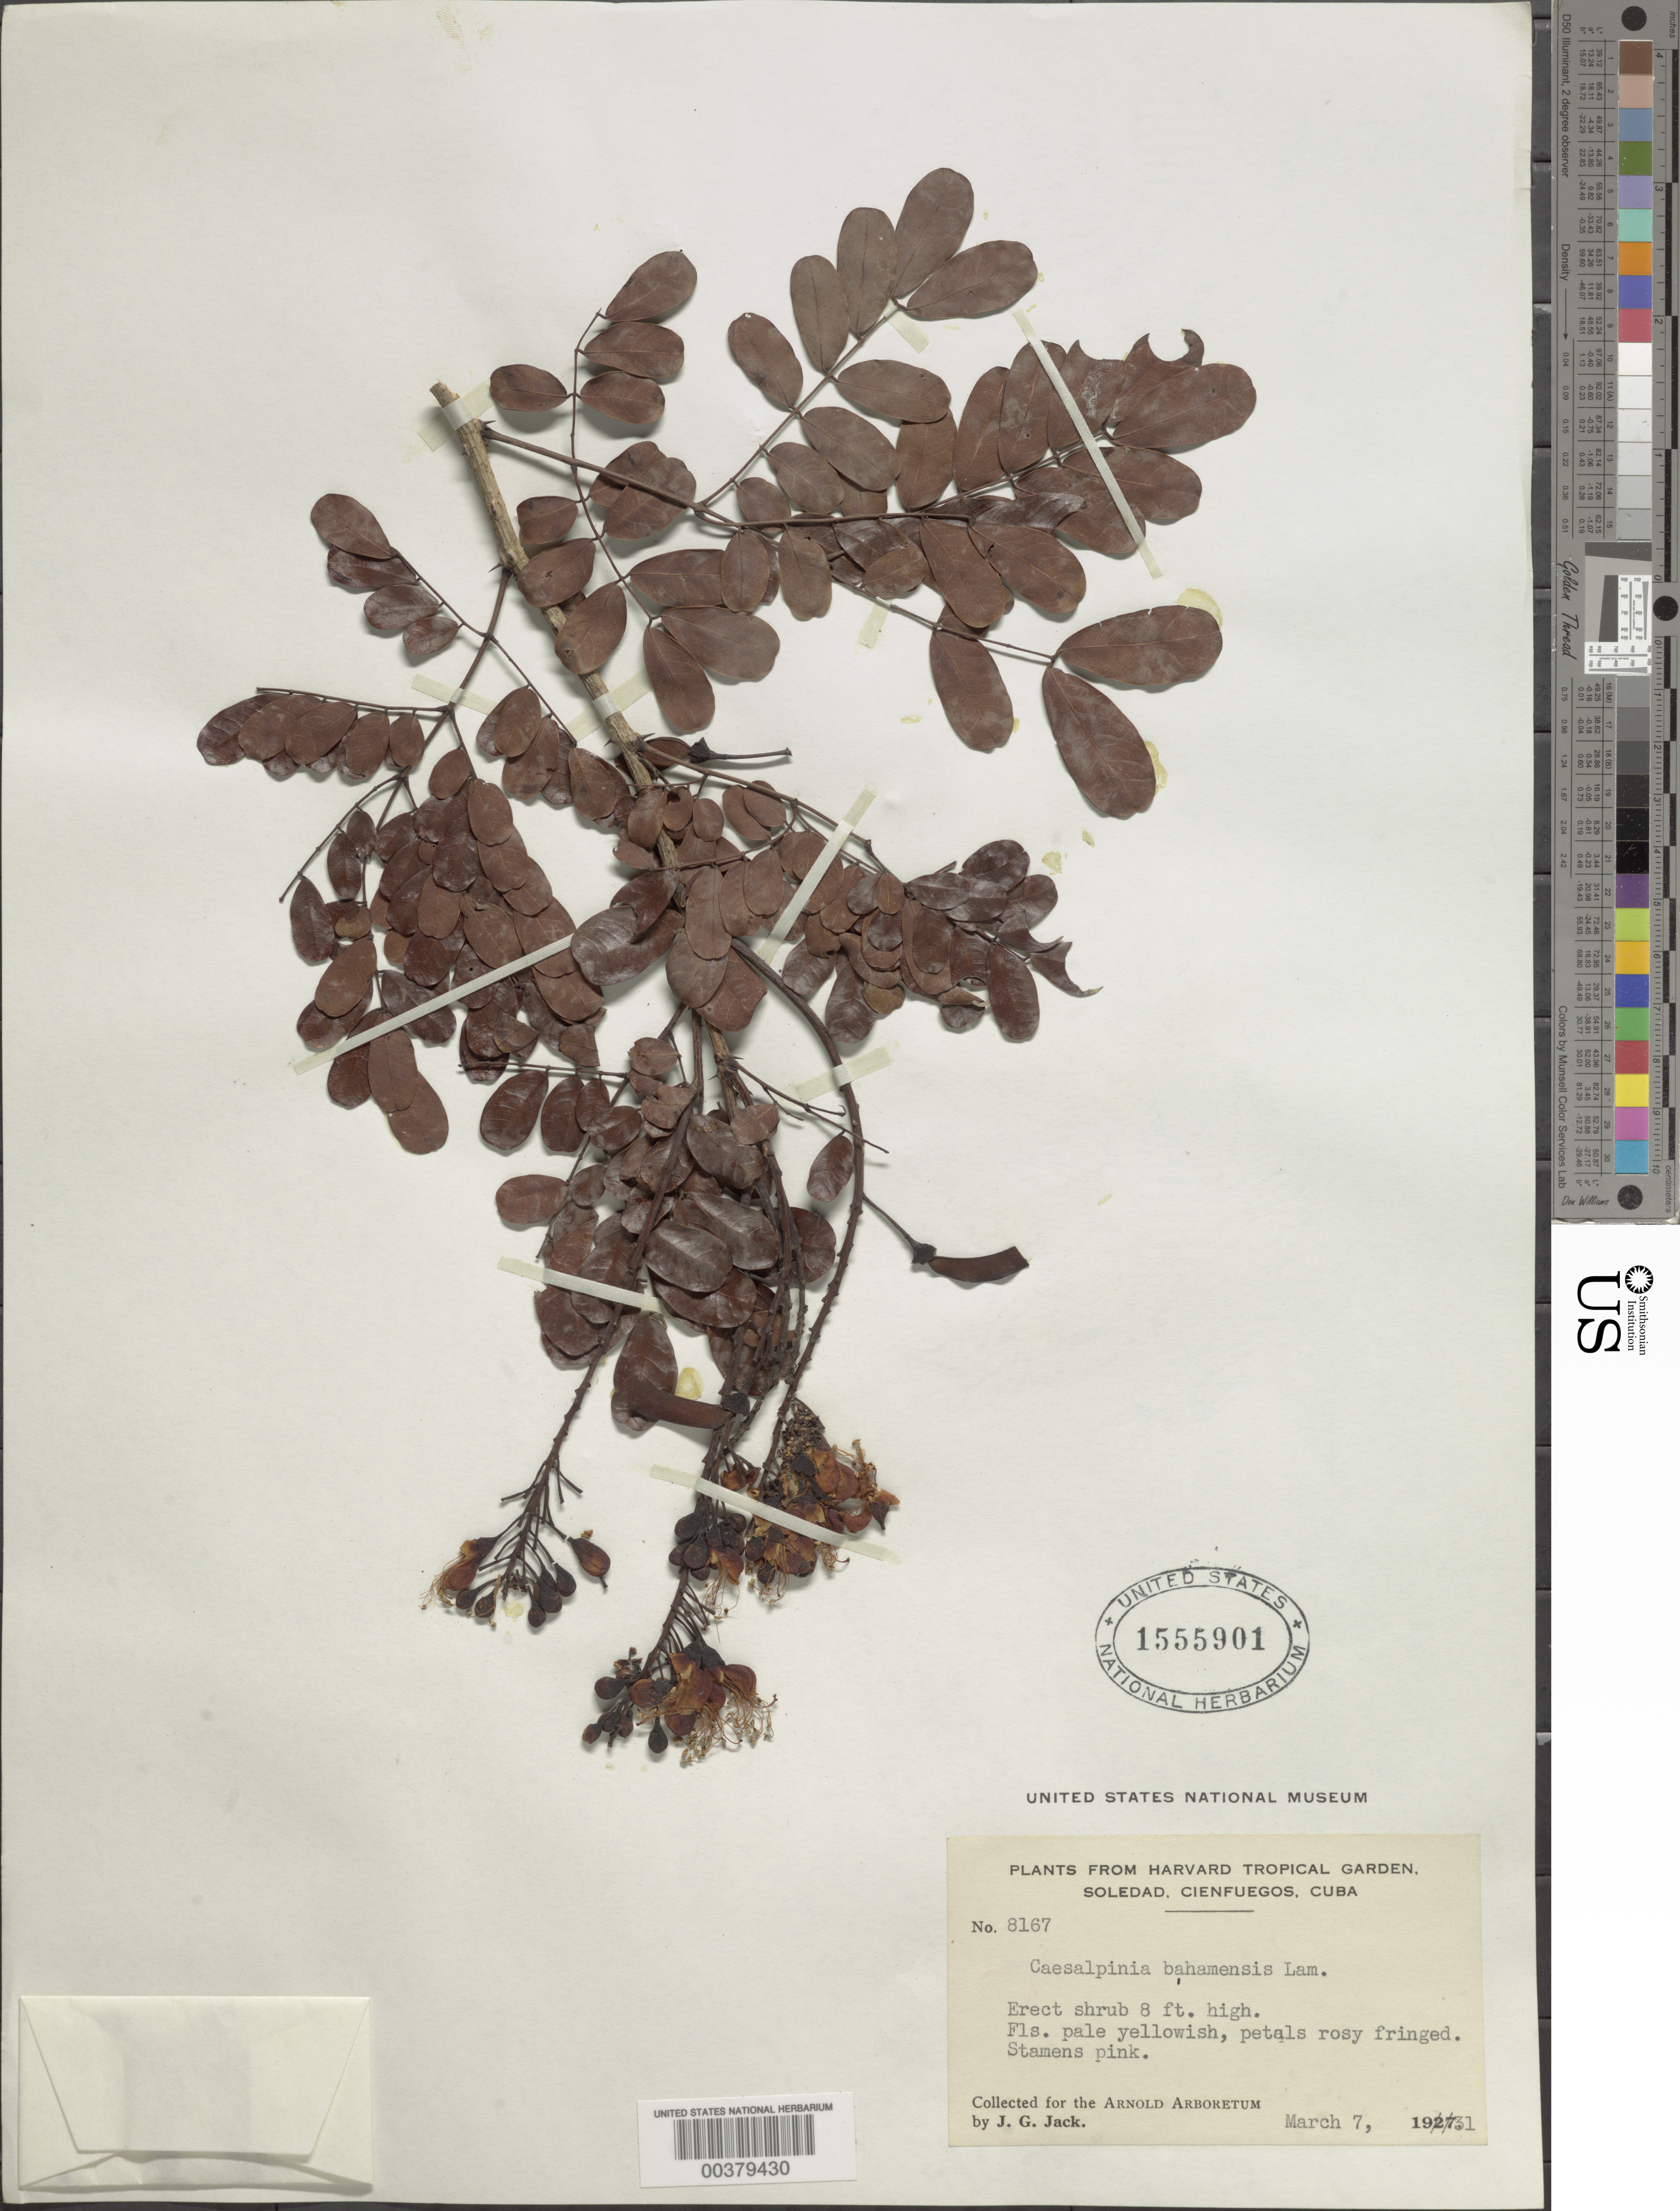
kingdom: Plantae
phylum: Tracheophyta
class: Magnoliopsida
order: Fabales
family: Fabaceae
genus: Caesalpinia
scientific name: Caesalpinia bahamensis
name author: Lam.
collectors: J. G. Jack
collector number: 8167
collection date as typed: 07 Mar 1931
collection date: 1931-03-07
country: Cuba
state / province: Las Villas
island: Greater Antilles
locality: Harvard tropical garden, soledad, cienfuegos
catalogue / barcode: US 1555901